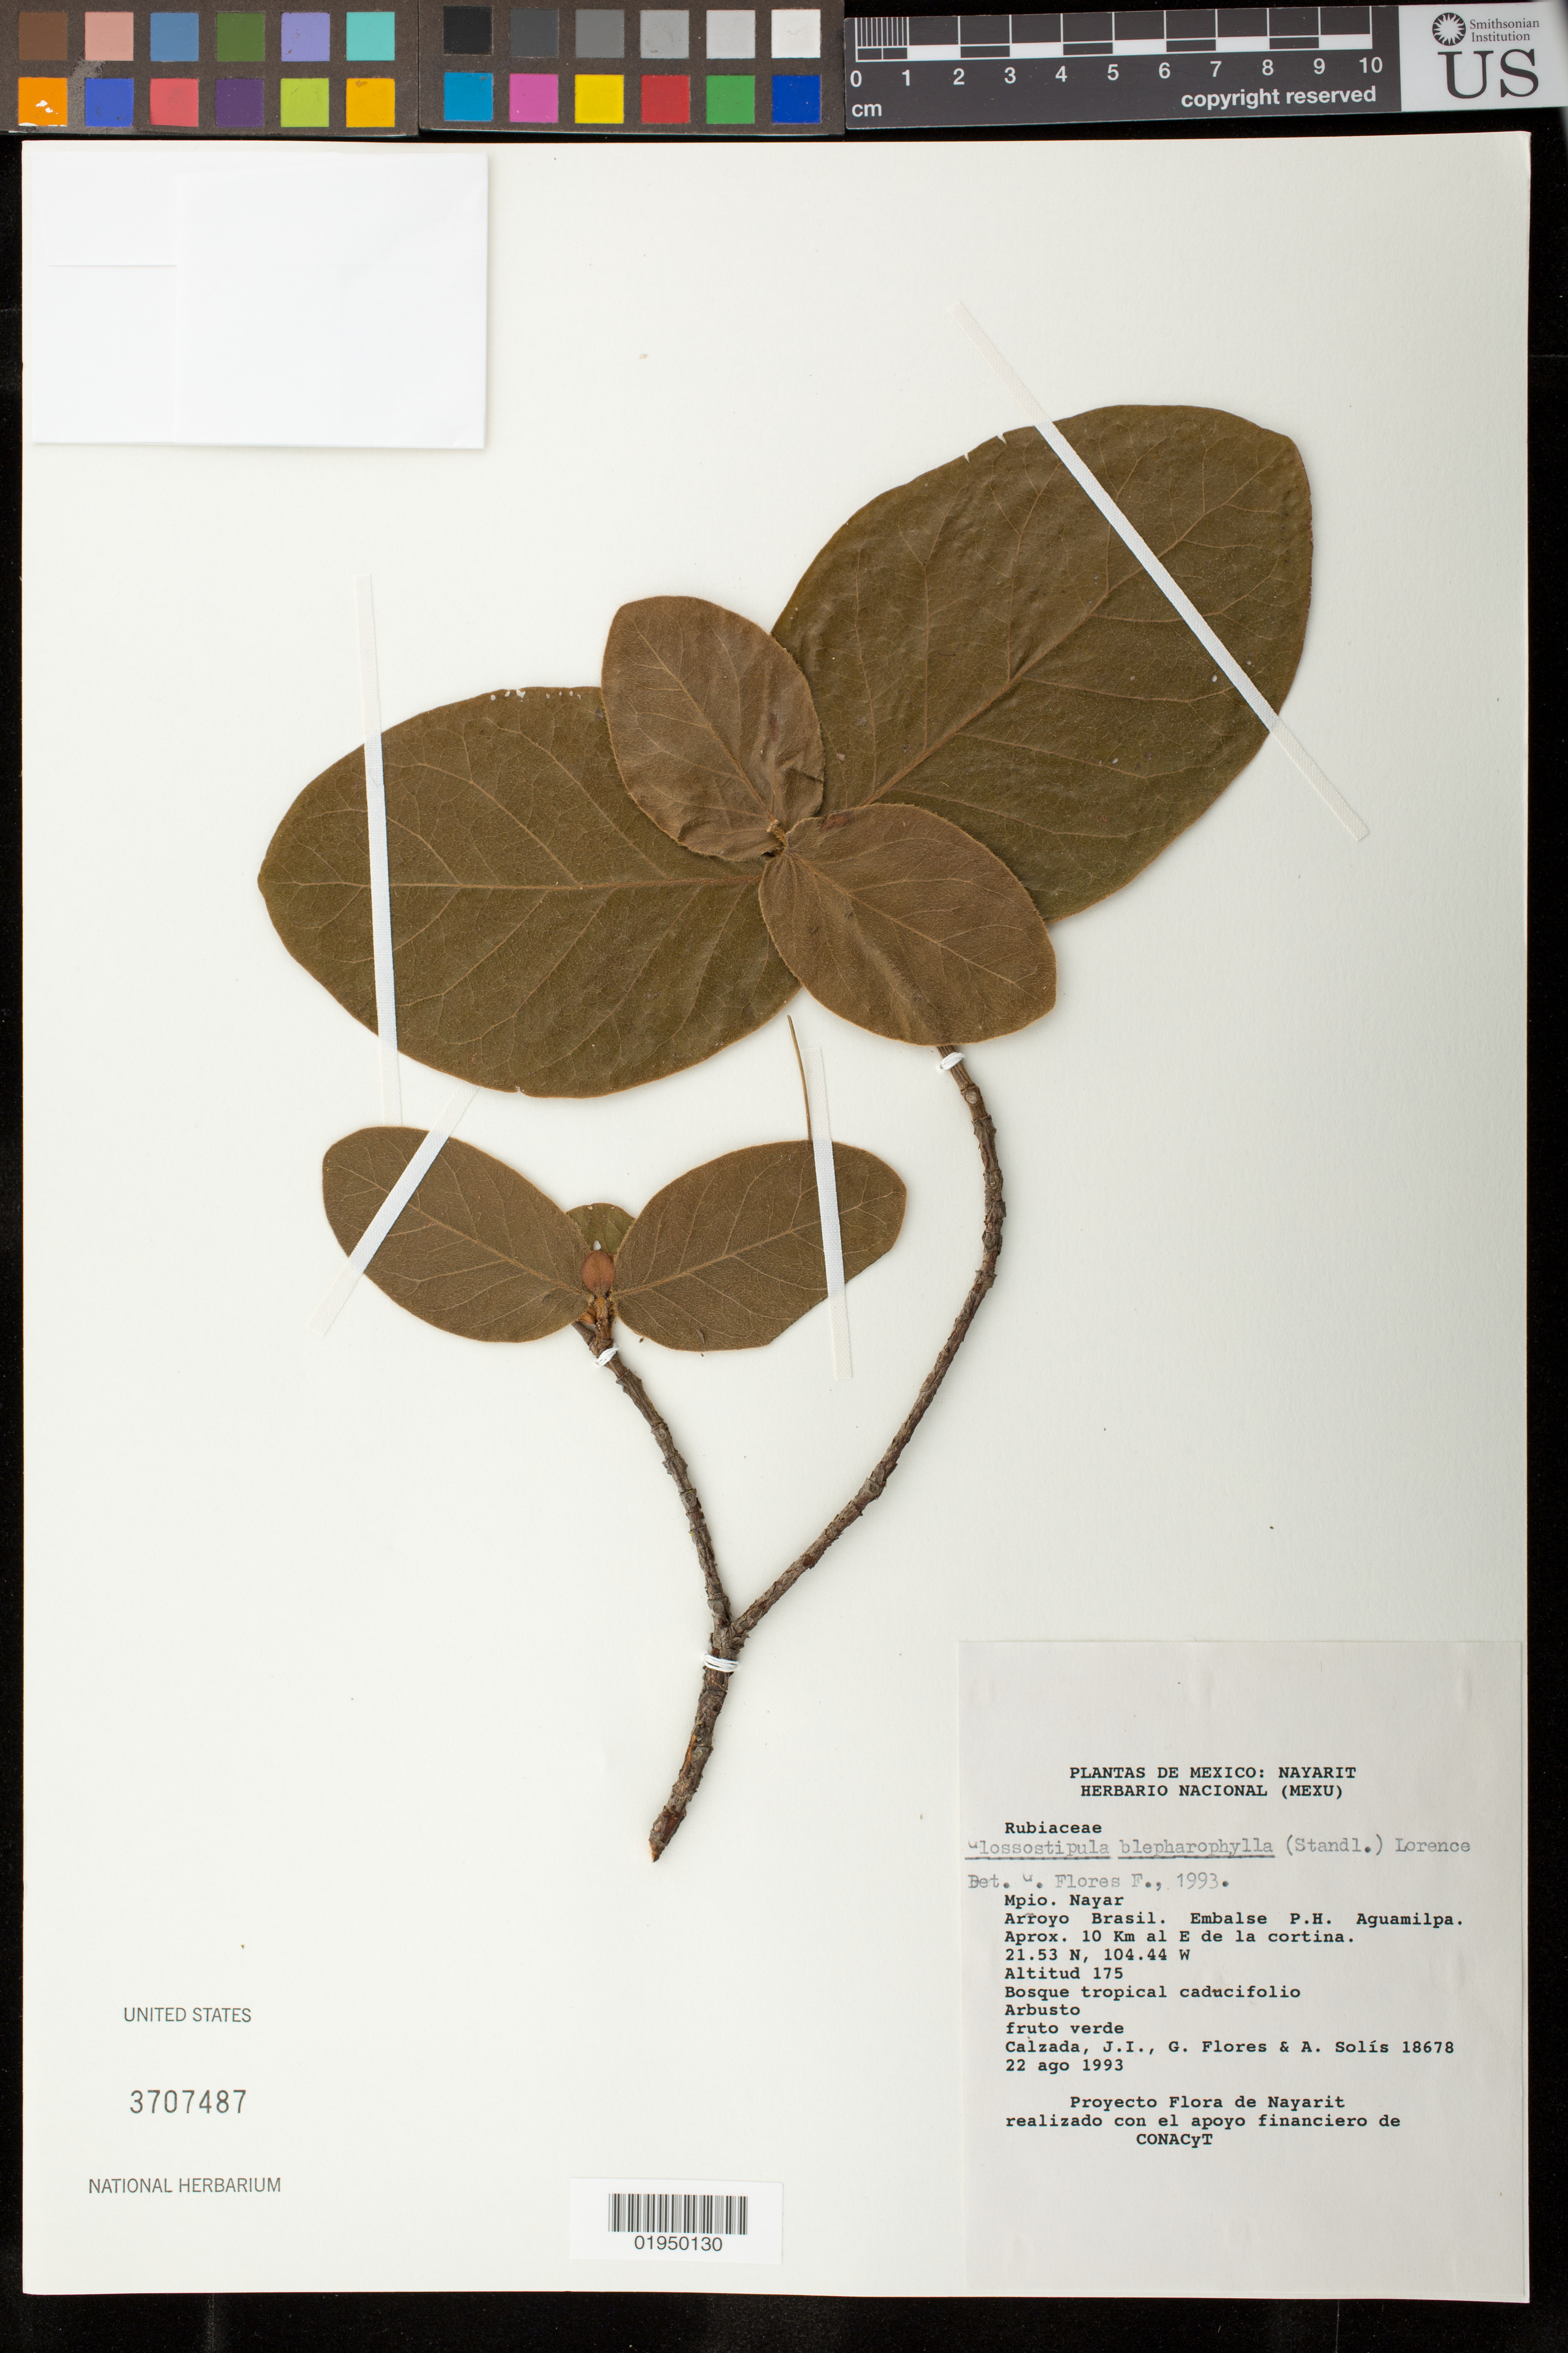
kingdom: Plantae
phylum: Tracheophyta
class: Magnoliopsida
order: Gentianales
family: Rubiaceae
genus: Glossostipula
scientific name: Glossostipula blepharophylla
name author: (Standl.) Lorence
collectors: J. Calzada, G. Flores & A. Solís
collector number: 18678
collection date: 1993-08-22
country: Mexico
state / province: Nayarit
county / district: Nayar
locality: Arroyo Brasil. Embalse P.H. Aguamilpa. Approx. 10 Km al E de la cortina.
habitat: Bosque tropical caducifolio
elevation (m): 175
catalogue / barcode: US 3707487